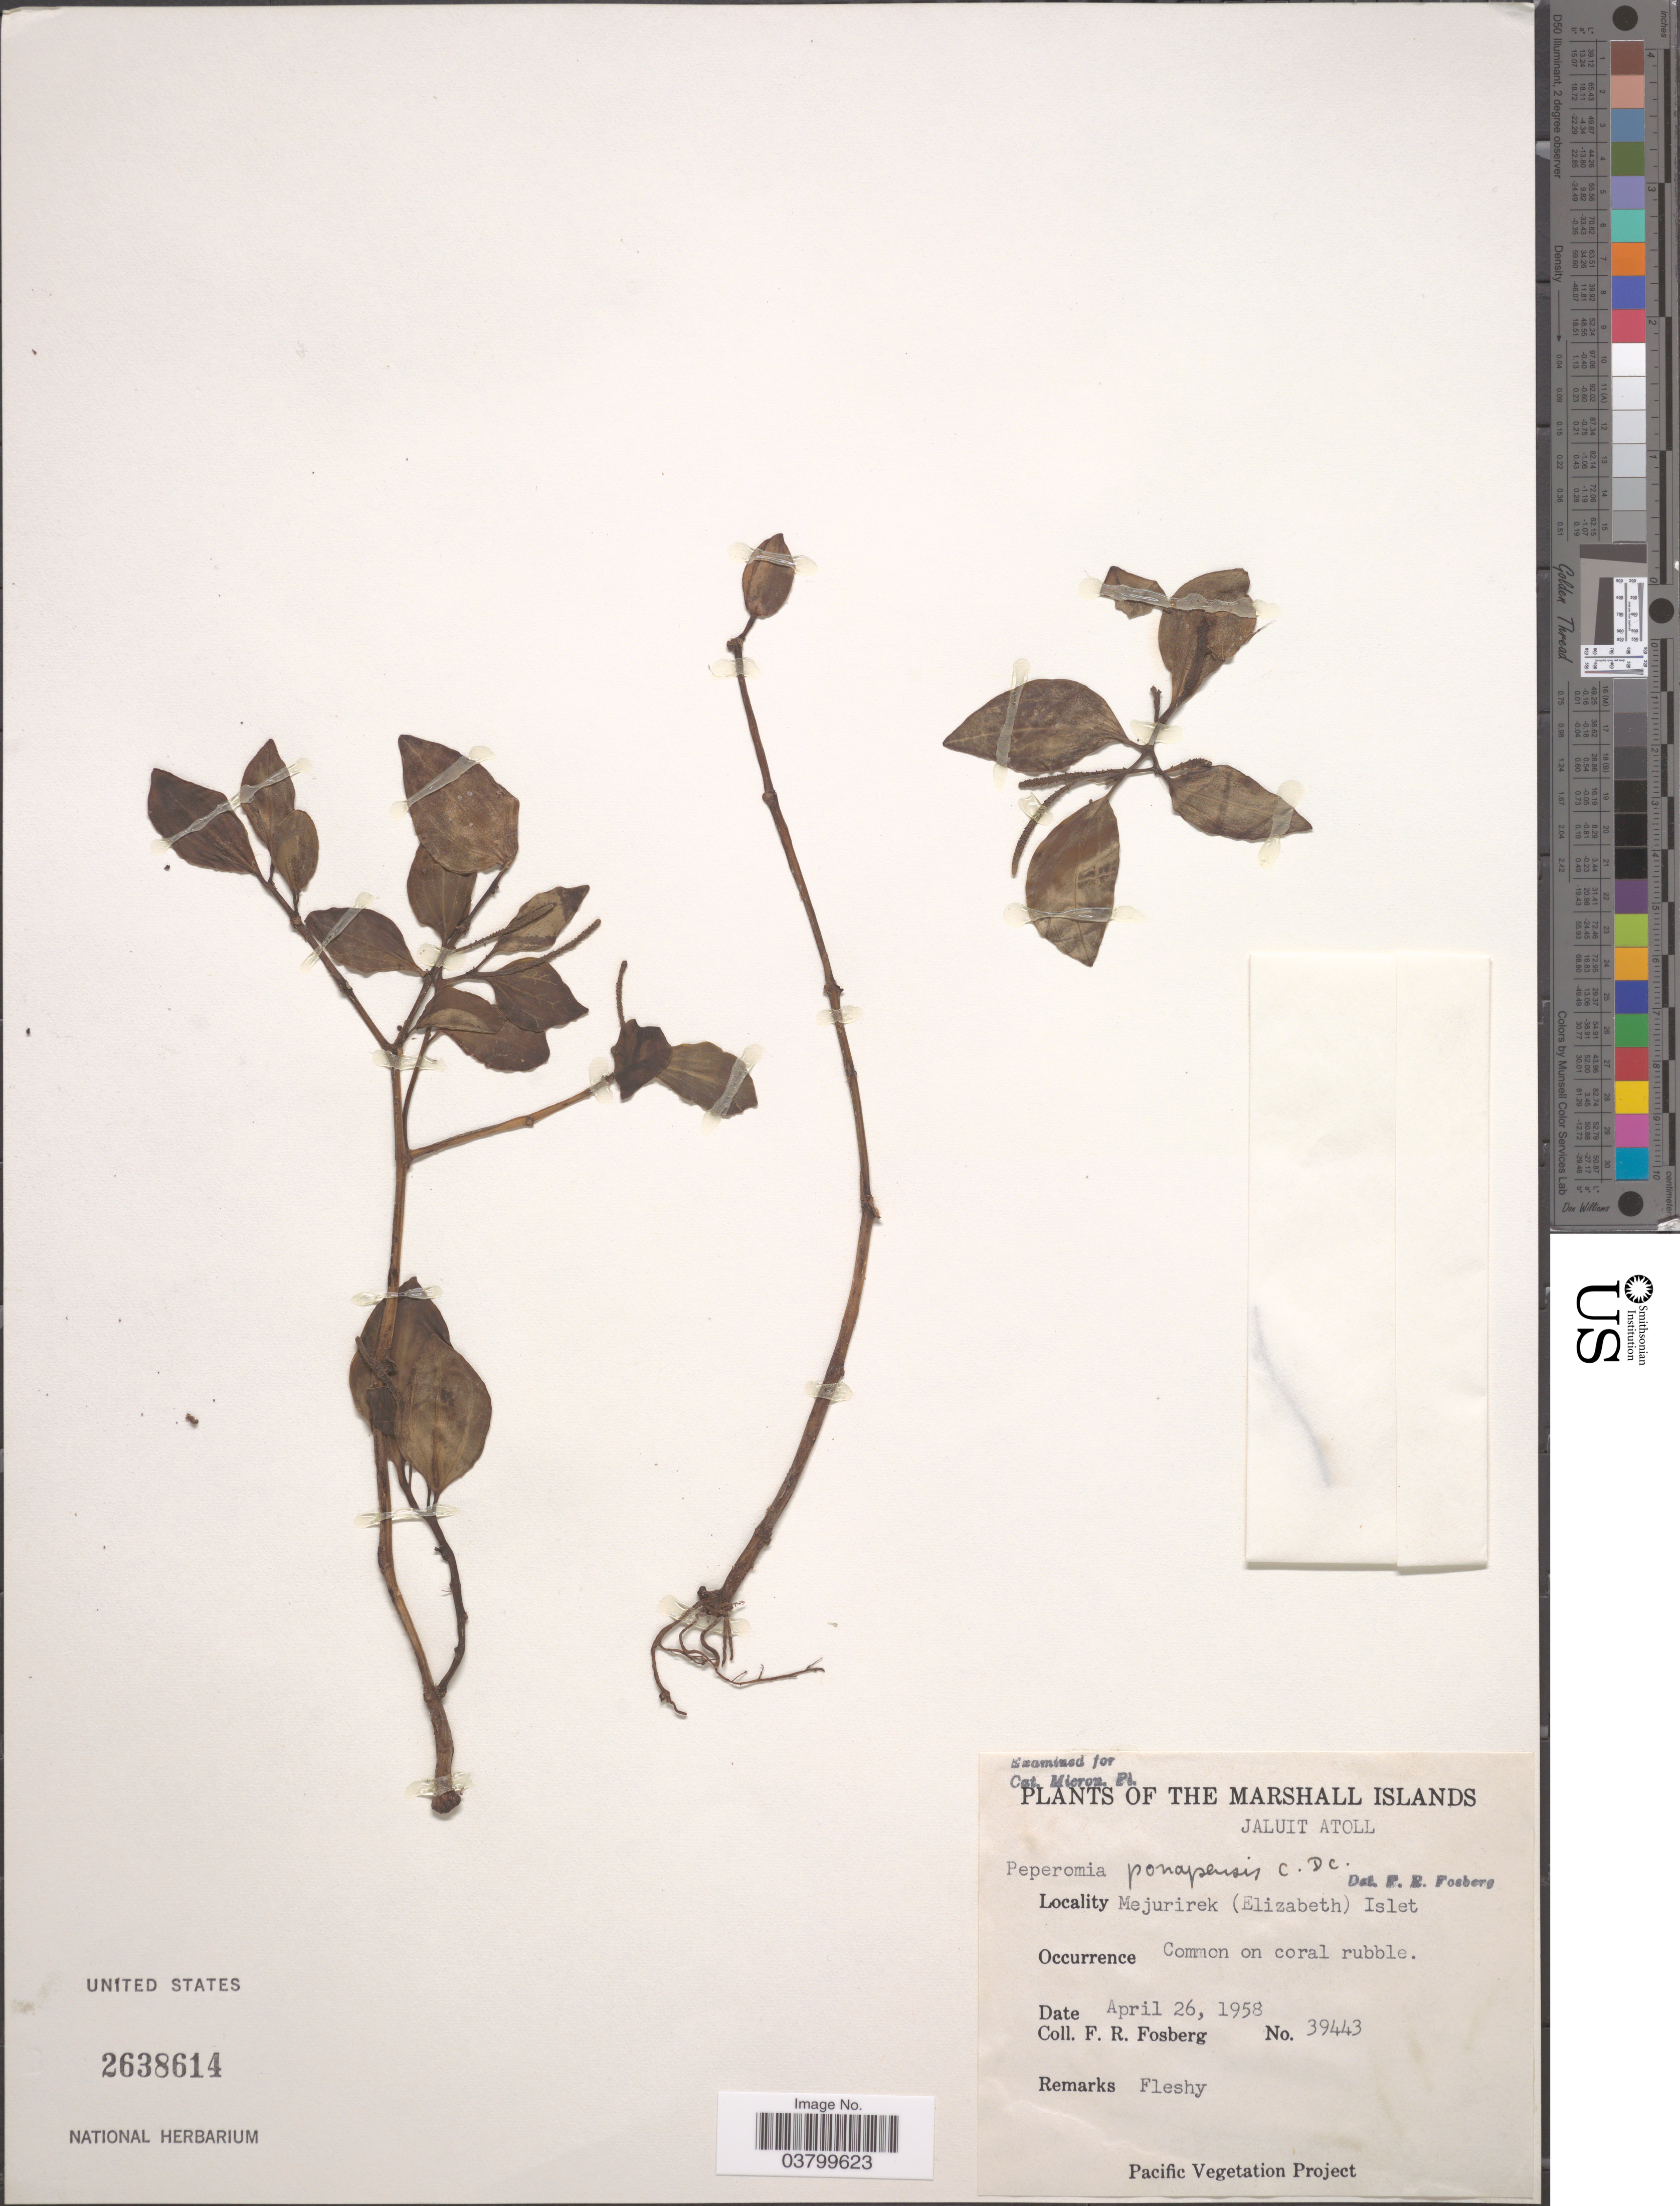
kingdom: Plantae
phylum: Tracheophyta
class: Magnoliopsida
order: Piperales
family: Piperaceae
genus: Peperomia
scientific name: Peperomia ponapensis var. ponapensis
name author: C. DC.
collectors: F. R. Fosberg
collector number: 39443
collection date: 1958-04-26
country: Marshall Islands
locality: Jaluit Atoll. Mejurirek (Elizabeth) Islet.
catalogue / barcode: US 2638614